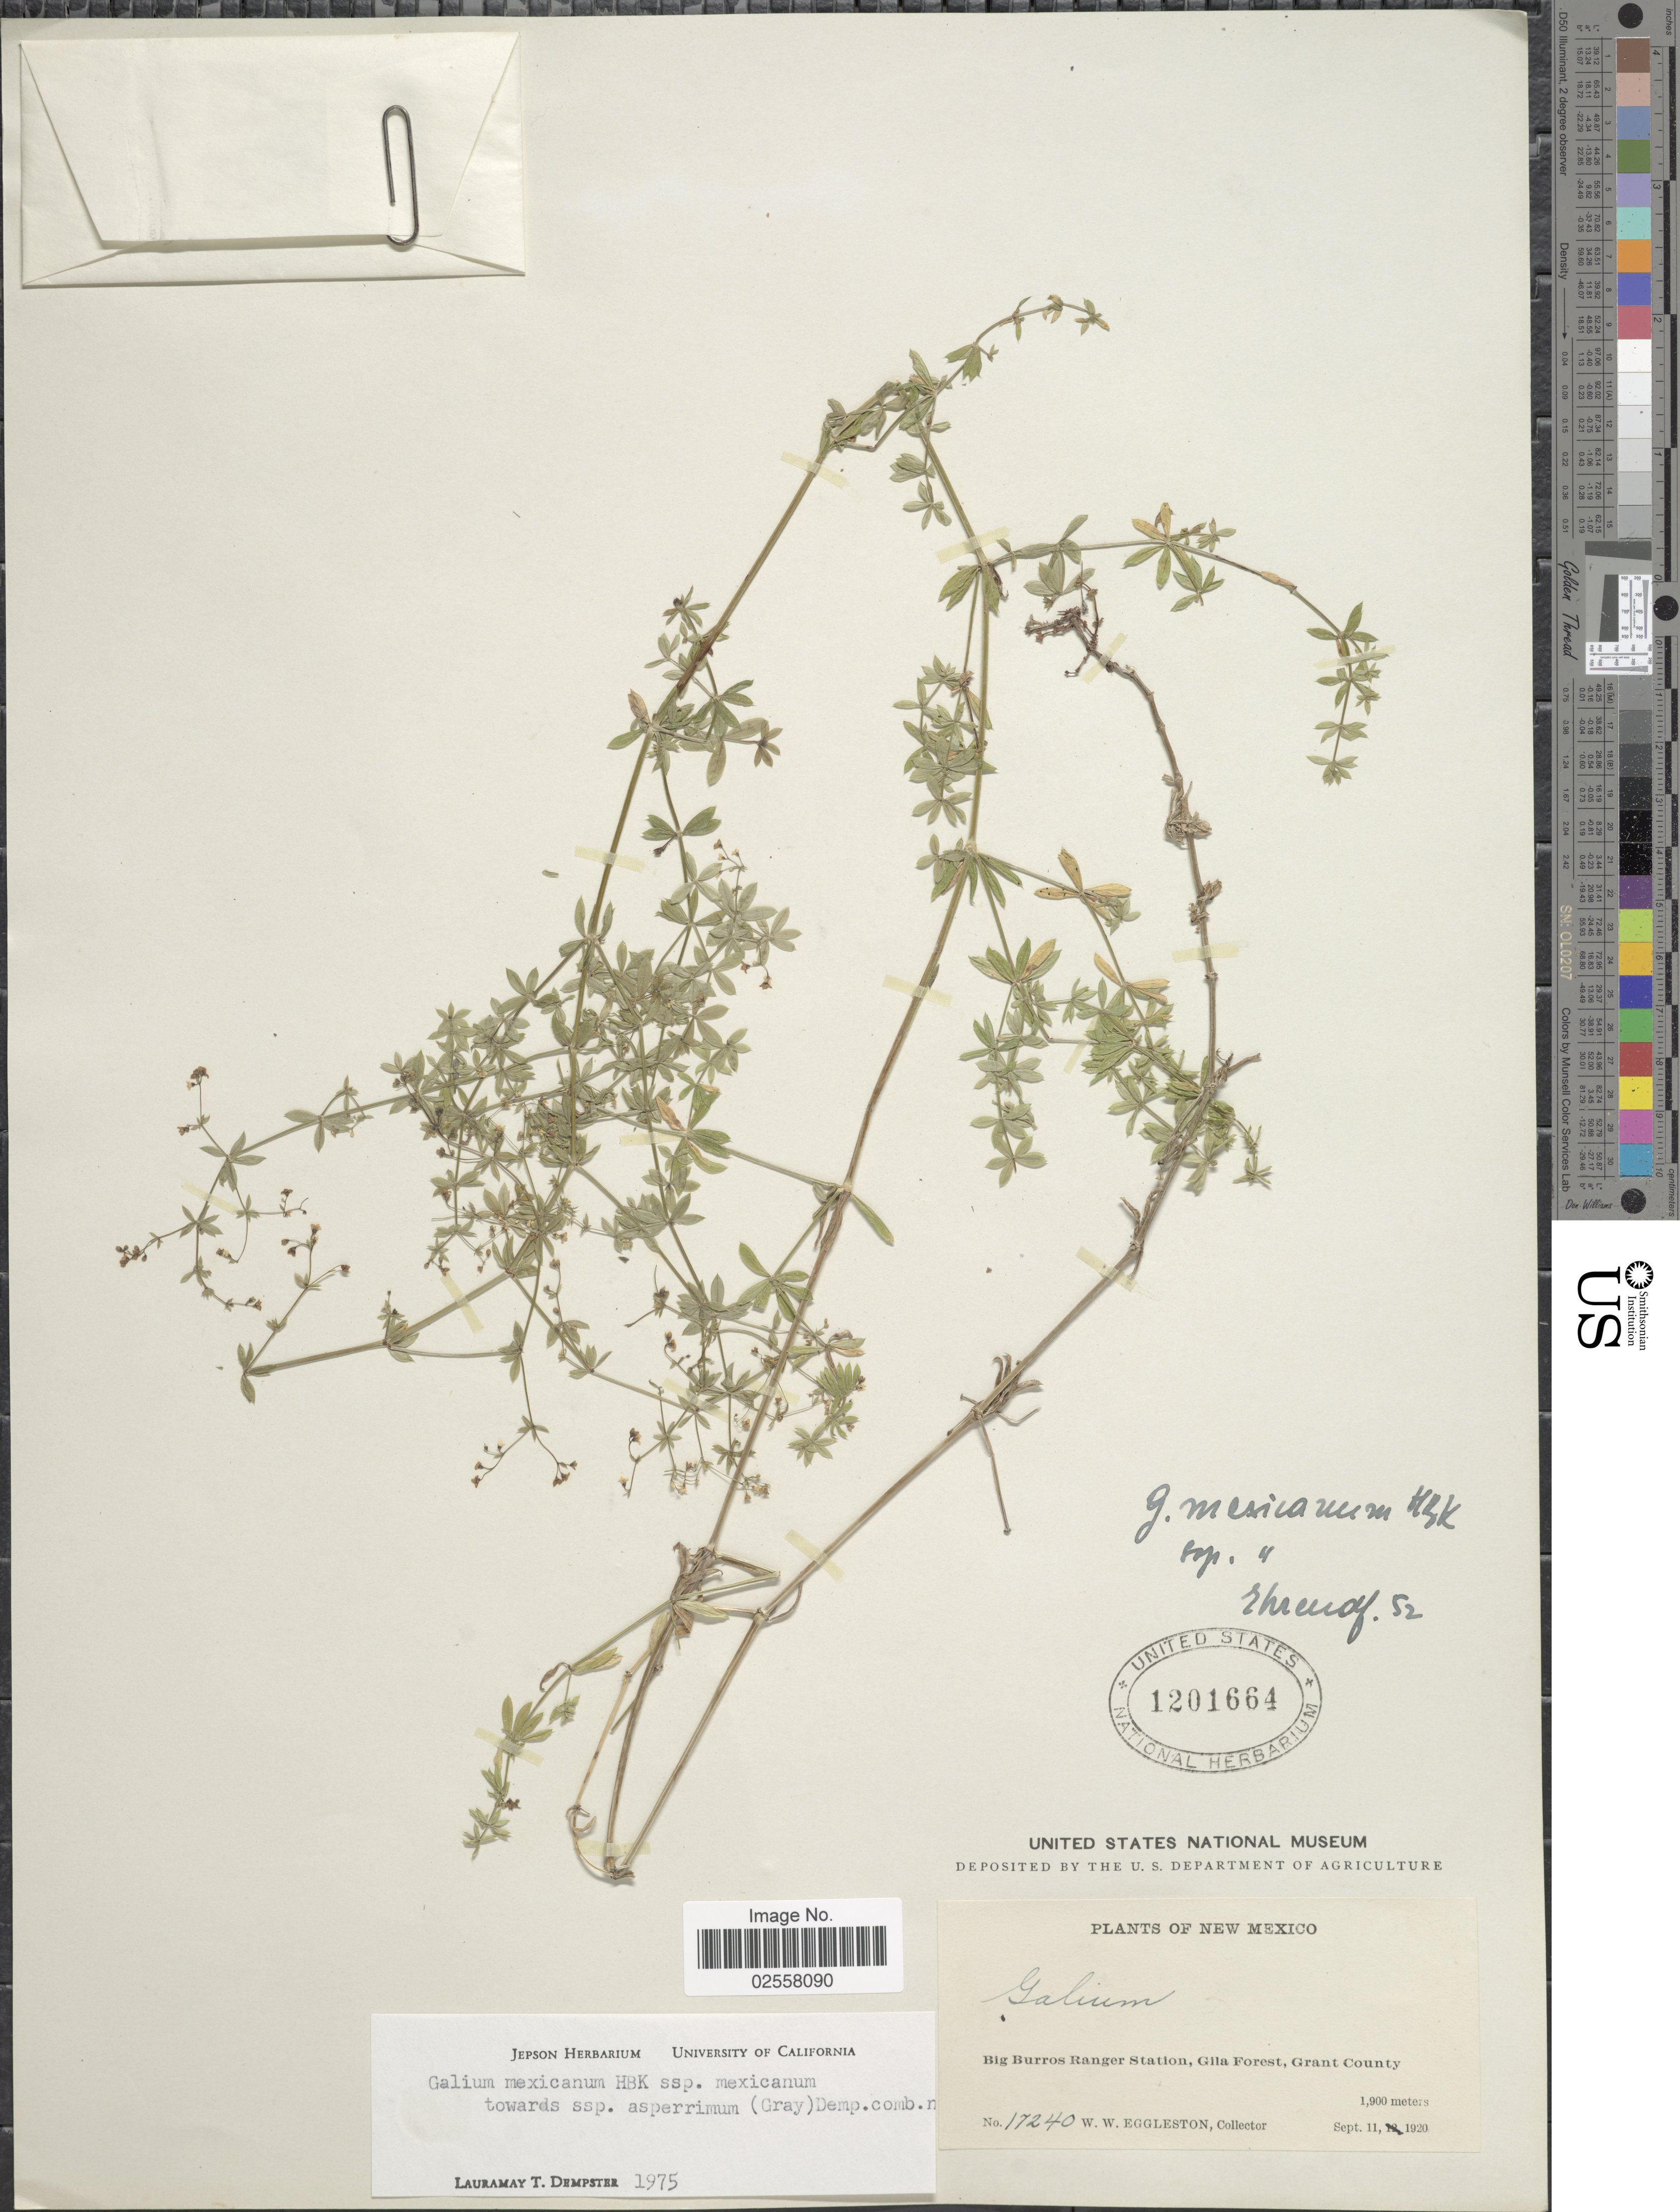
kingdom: Plantae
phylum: Tracheophyta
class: Magnoliopsida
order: Gentianales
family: Rubiaceae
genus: Galium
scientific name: Galium mexicanum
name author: Kunth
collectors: W. W. Eggleston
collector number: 17240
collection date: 1920-09-11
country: United States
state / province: New Mexico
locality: Big Burros Ranger Station, Gila Forest, Grant County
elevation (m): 1900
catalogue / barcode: US 1201664